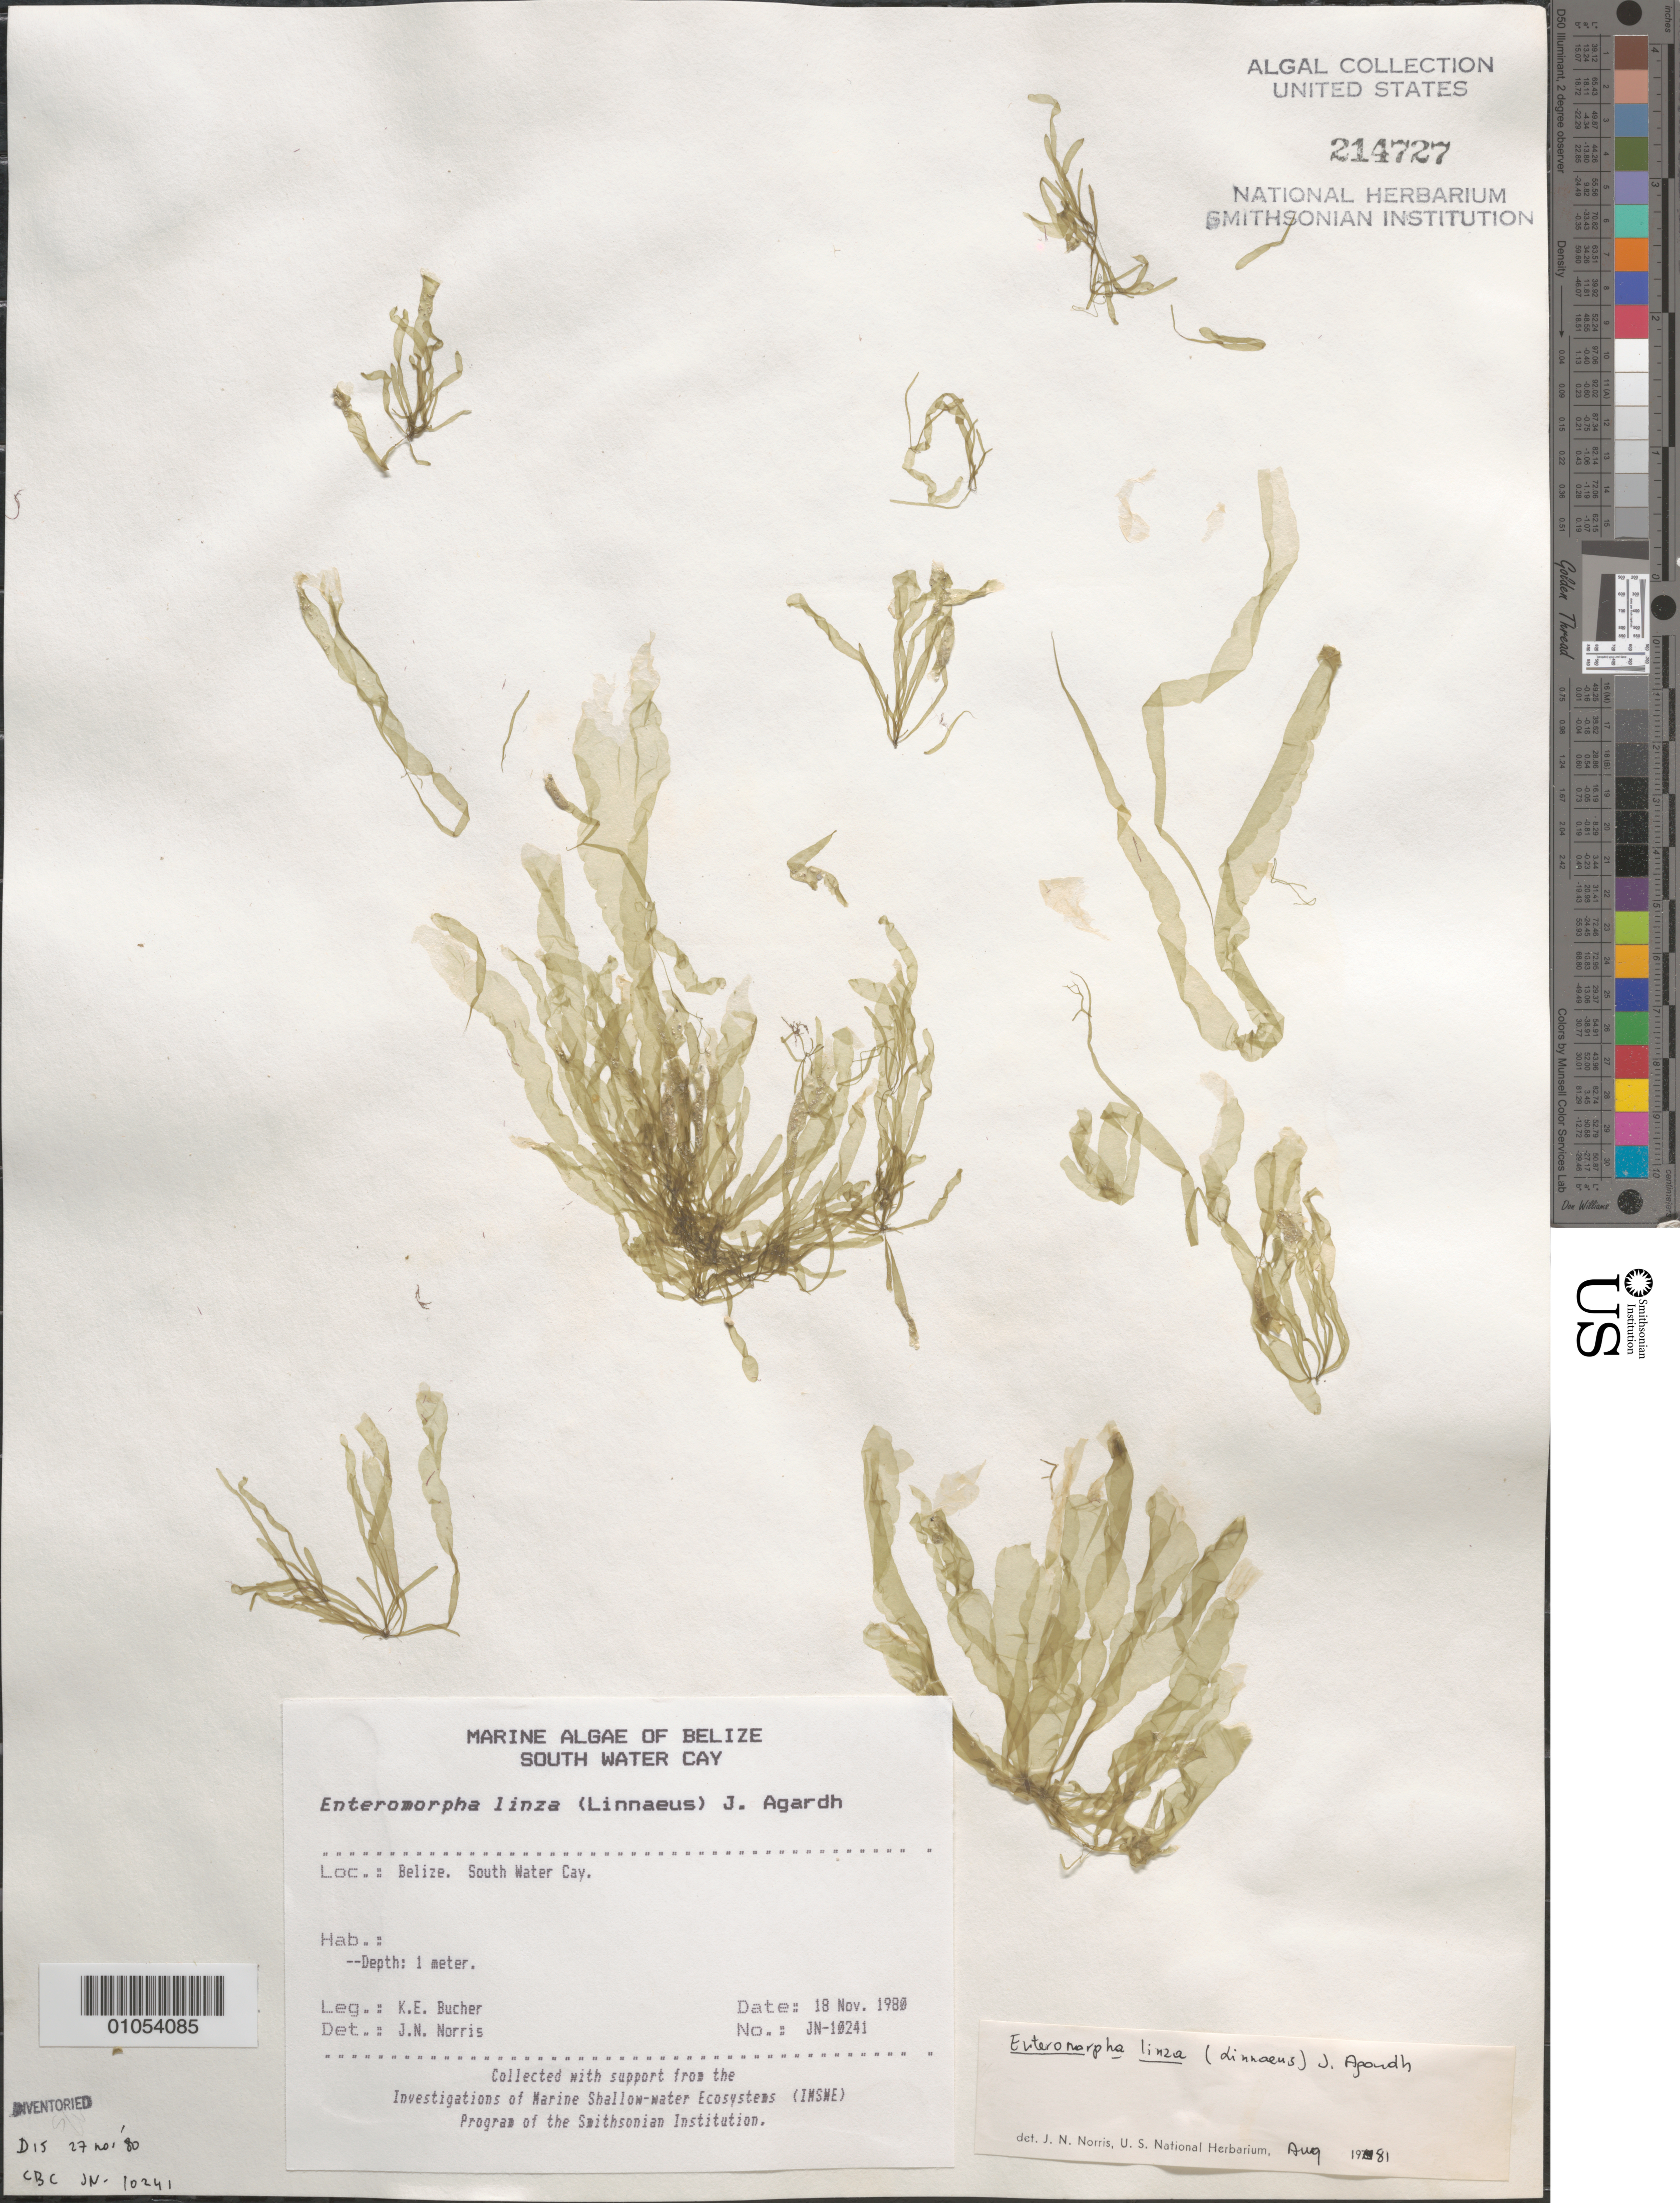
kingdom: Plantae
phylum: Chlorophyta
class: Ulvophyceae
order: Ulvales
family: Ulvaceae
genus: Ulva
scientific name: Ulva linza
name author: L.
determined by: Algae name updating Project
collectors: K. E. Bucher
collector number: JN-10241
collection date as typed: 18 Nov 1980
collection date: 1980-11-18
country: Belize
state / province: Stann Creek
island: South Water Cay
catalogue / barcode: US 214727